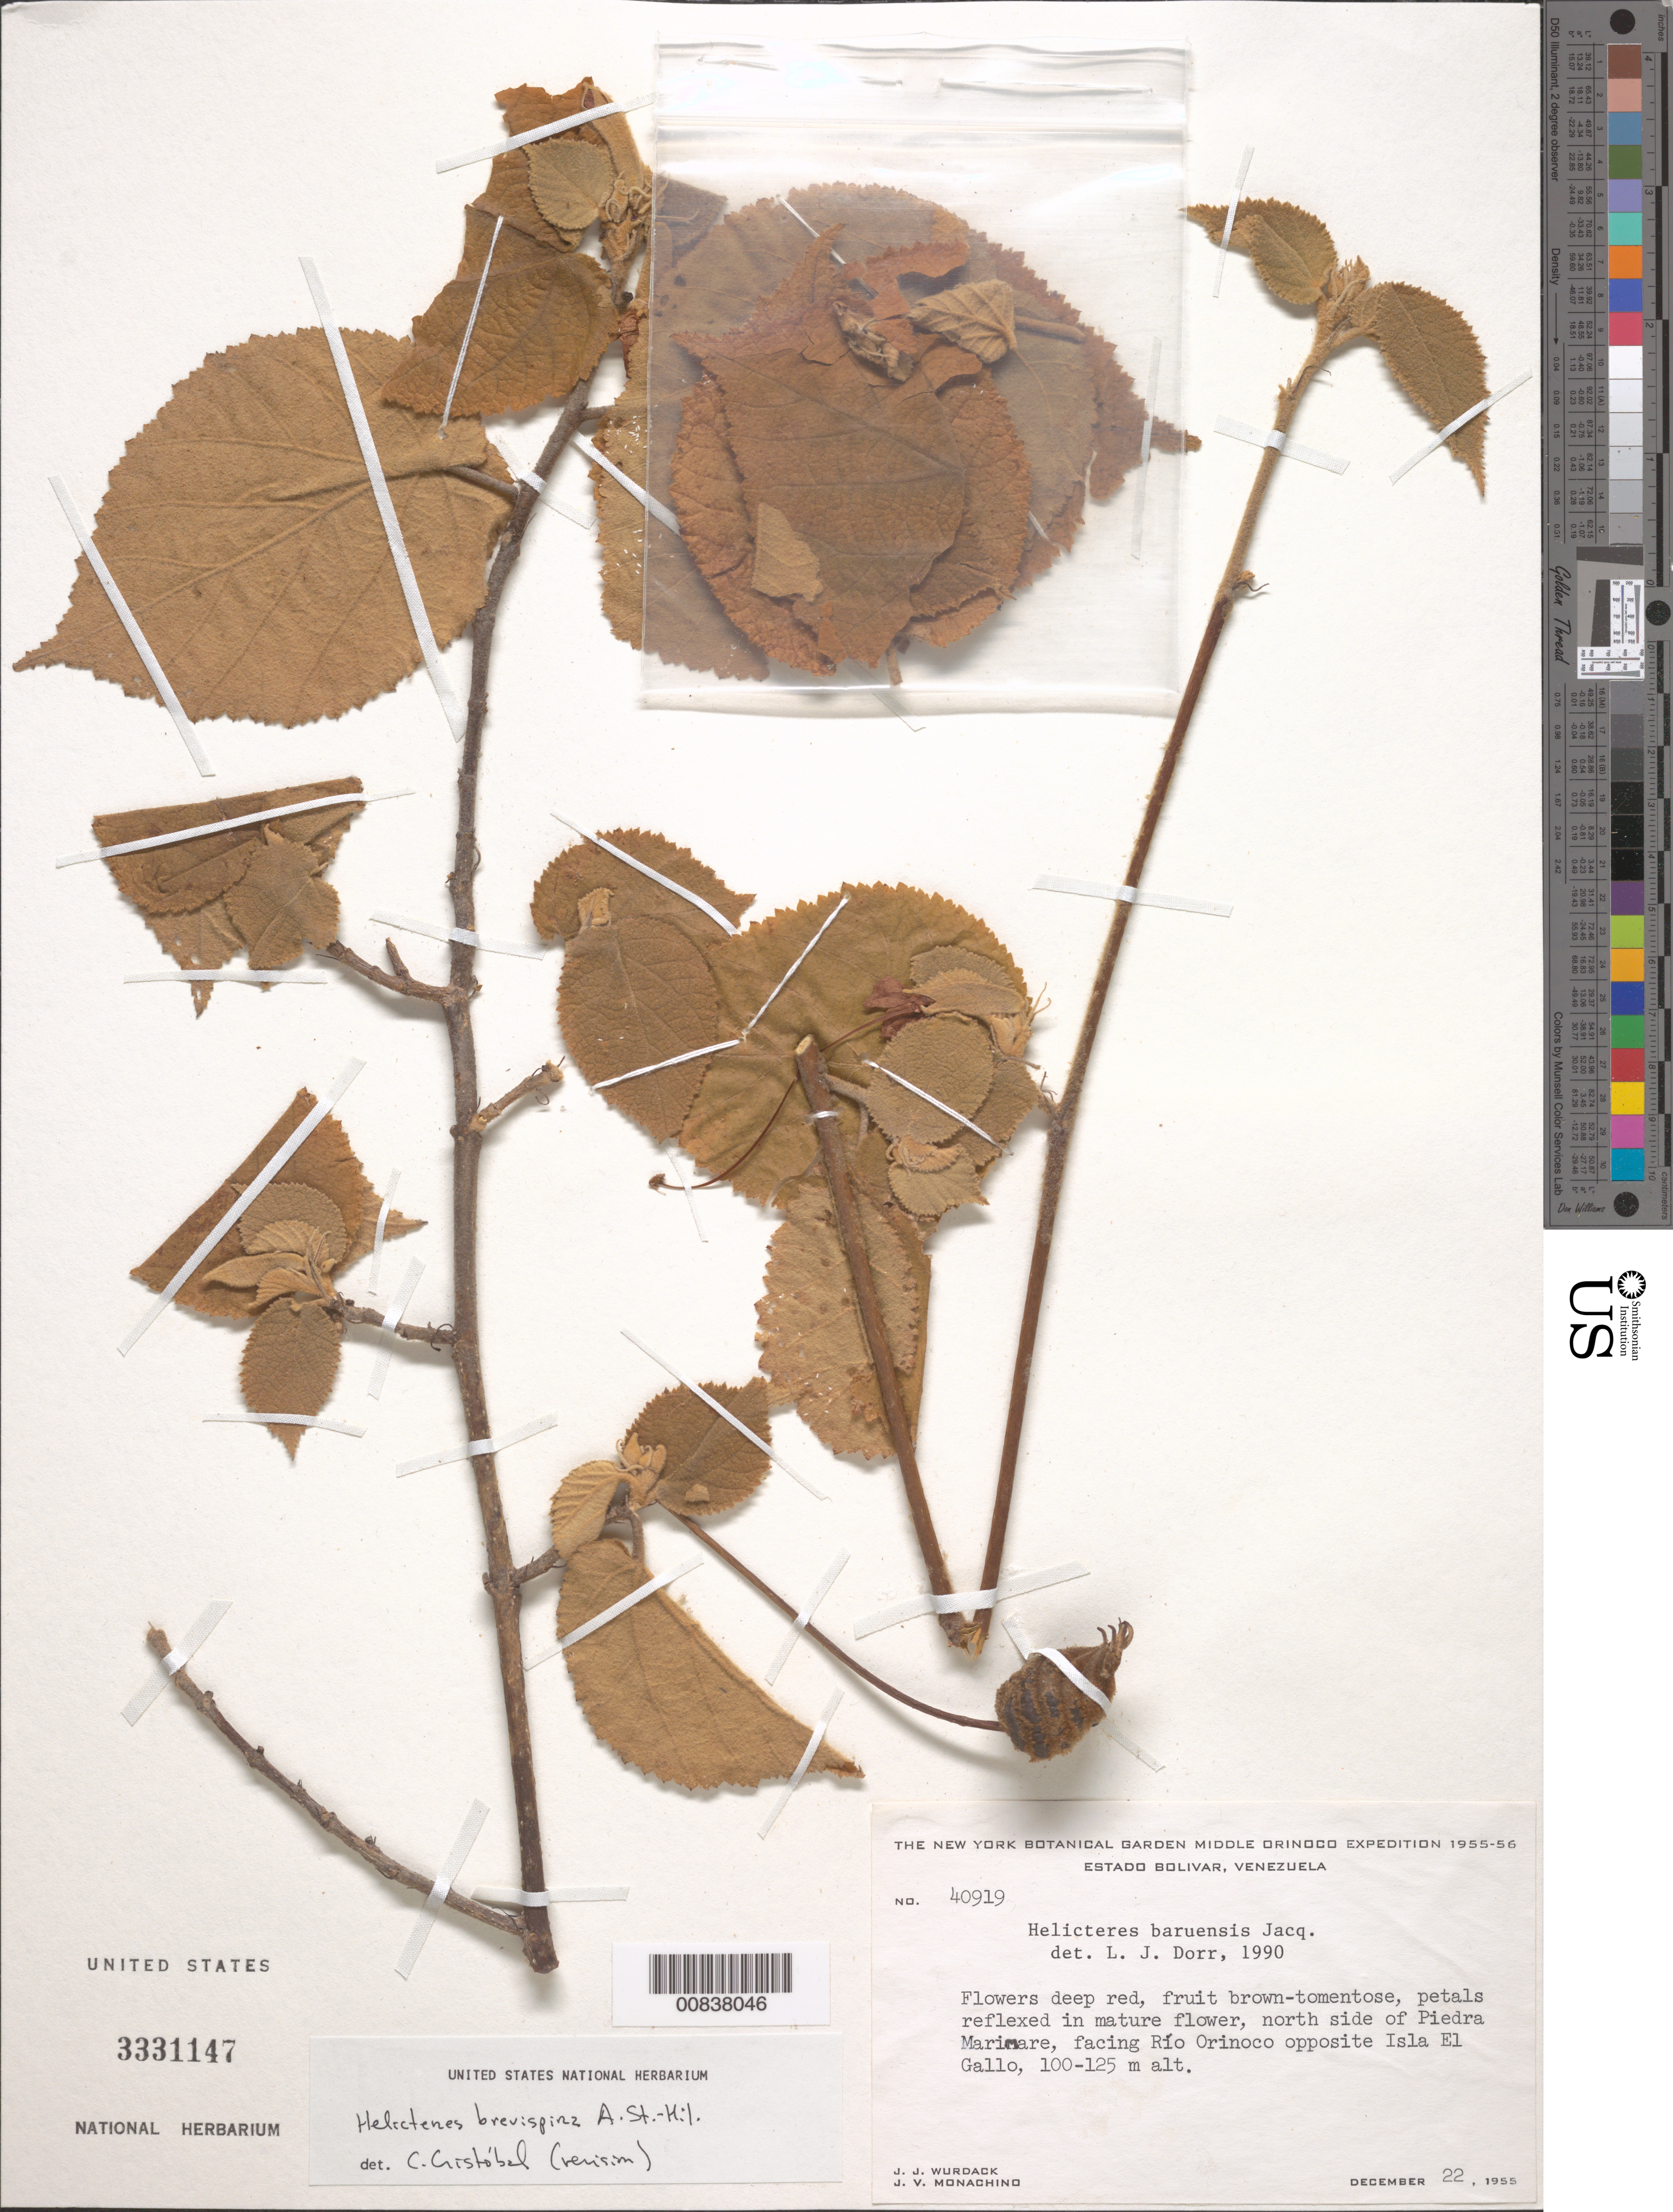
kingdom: Plantae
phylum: Tracheophyta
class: Magnoliopsida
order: Malvales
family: Malvaceae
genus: Helicteres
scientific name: Helicteres brevispira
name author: A. St.-Hil.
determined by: Cristóbal, C.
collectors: J. J. Wurdack & J. V. Monachino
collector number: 40919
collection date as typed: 22-Dec-55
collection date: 1955-12-22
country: Venezuela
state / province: Bolívar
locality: Piedra Marimare, N side of, on Río Orinoco opposite head of Isla el Gallo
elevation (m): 100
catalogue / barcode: US 3331147